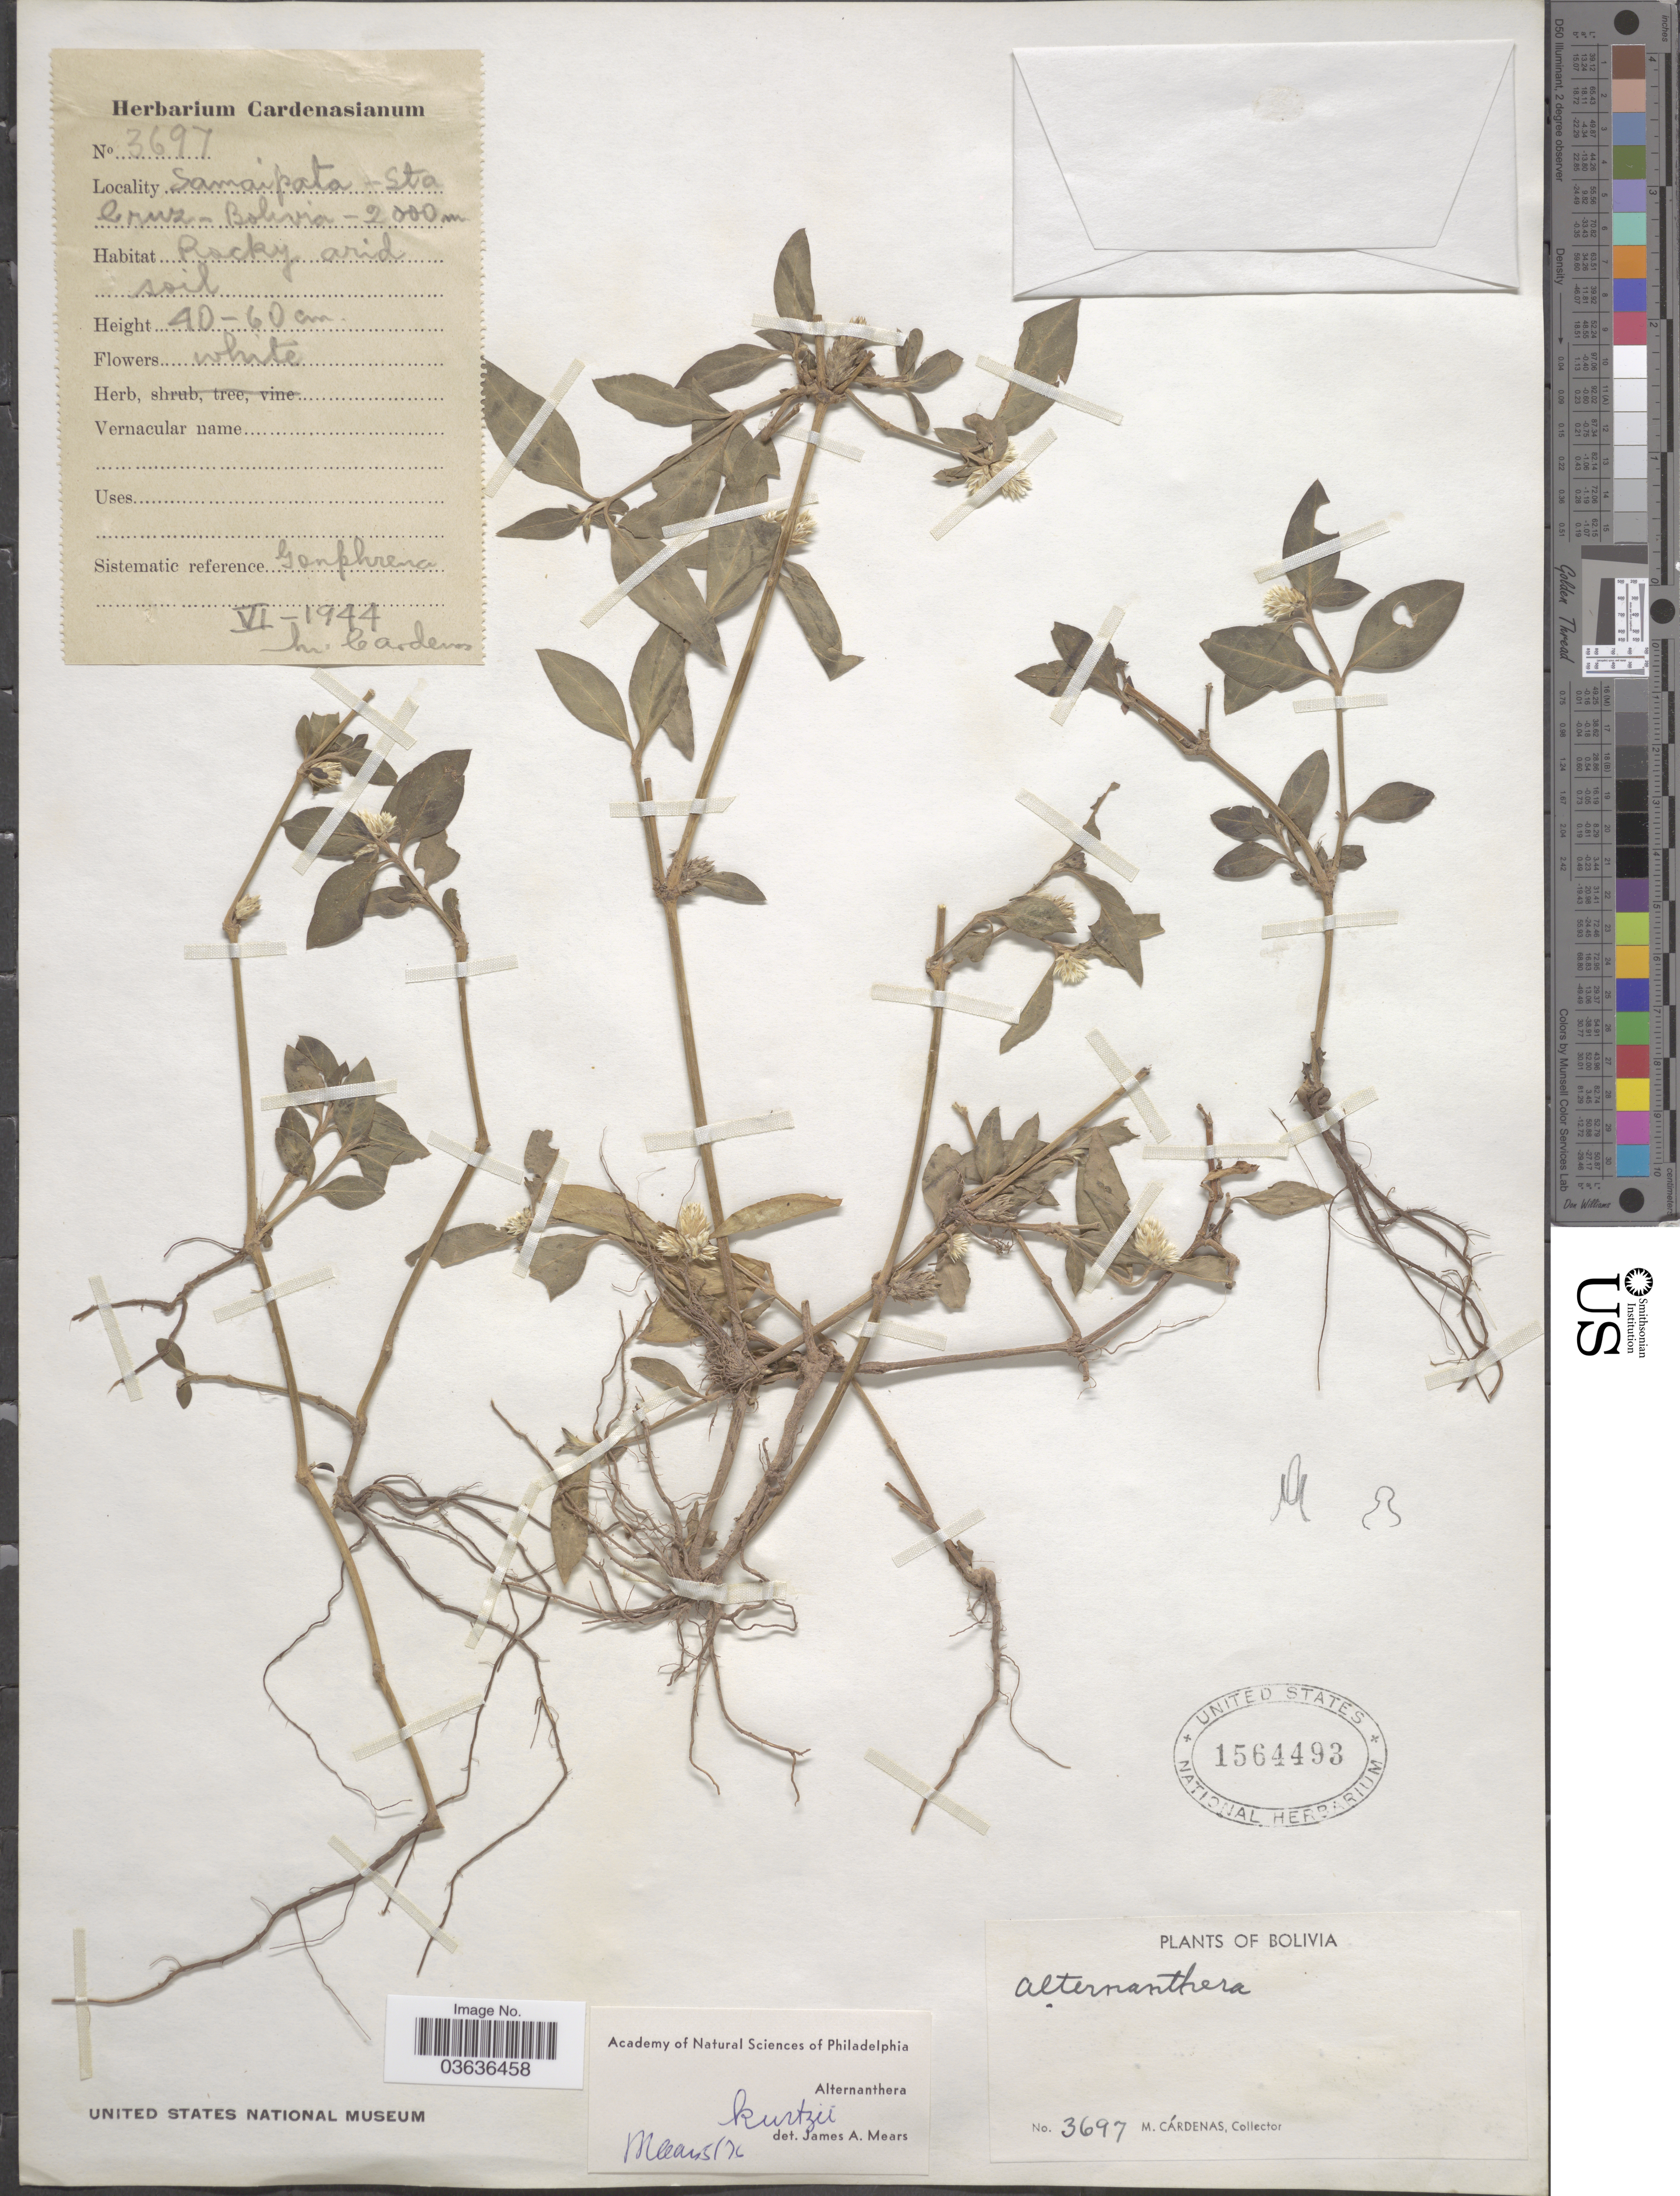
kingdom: Plantae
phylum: Tracheophyta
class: Magnoliopsida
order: Caryophyllales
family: Amaranthaceae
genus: Alternanthera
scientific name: Alternanthera kurtzii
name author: Schinz ex Pederson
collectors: M. Cárdenas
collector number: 3697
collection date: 1944-06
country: Bolivia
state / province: Santa Cruz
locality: Samaipata.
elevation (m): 2000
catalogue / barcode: US 1564493